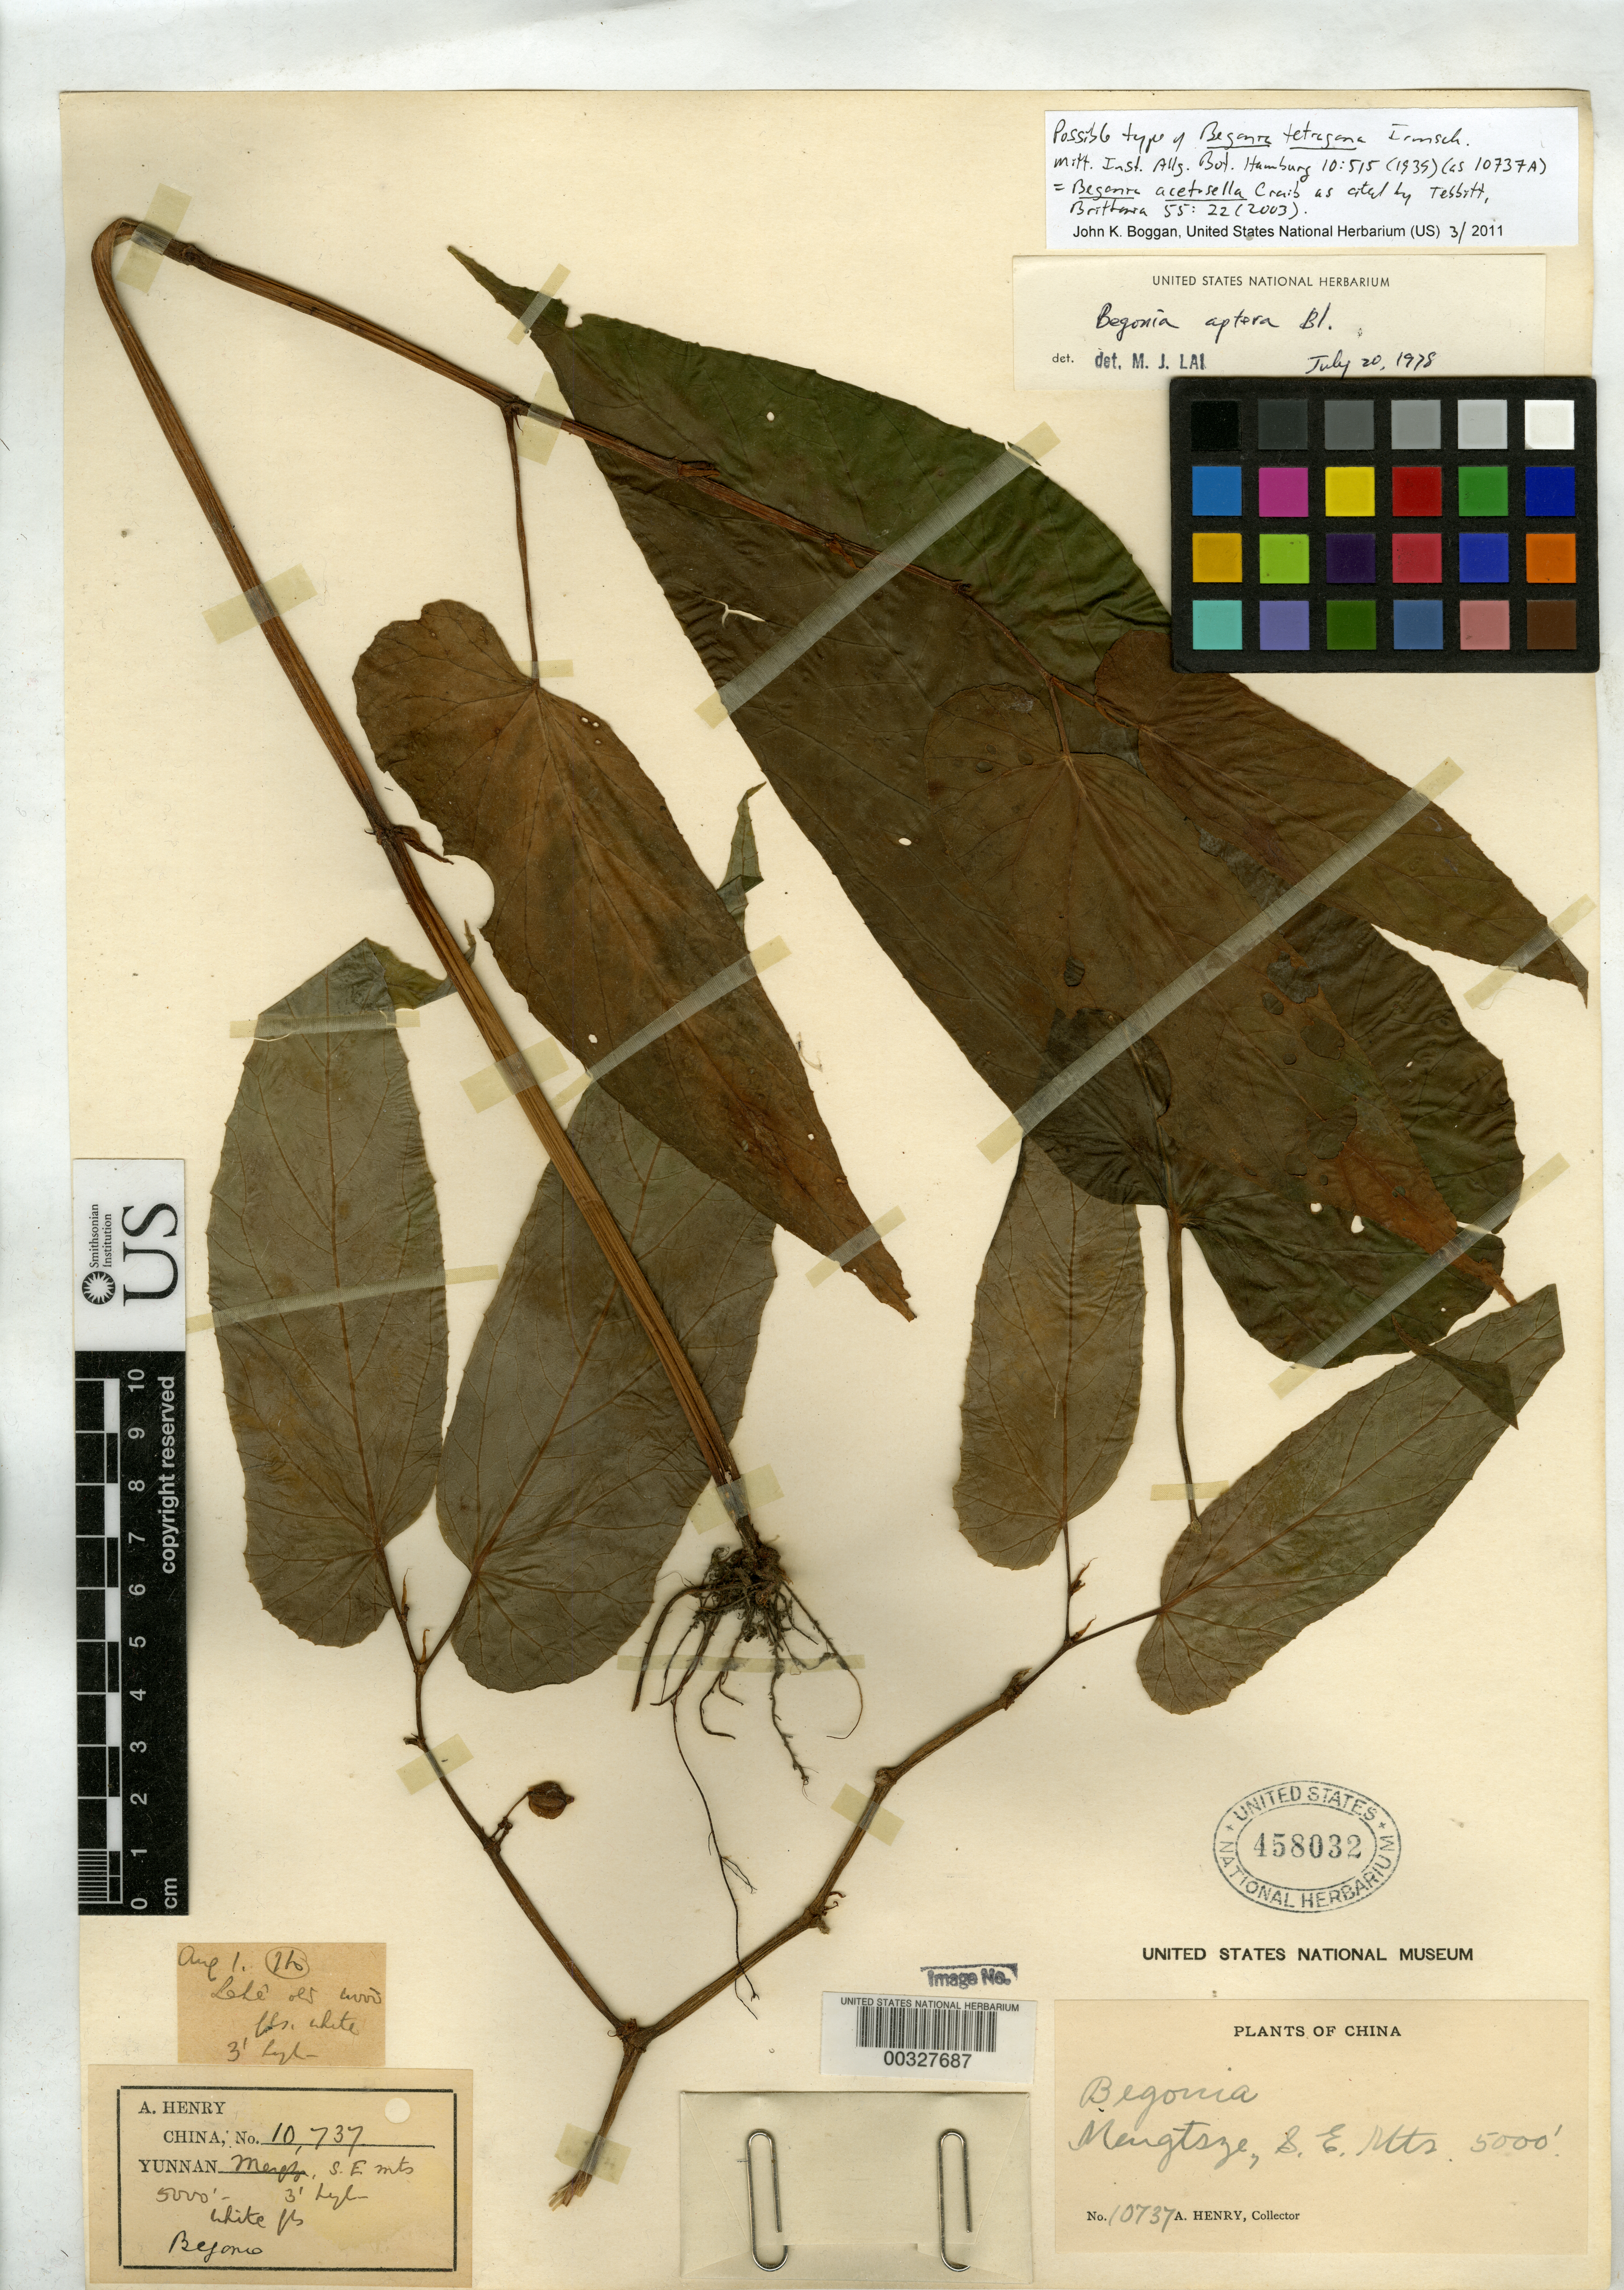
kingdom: Plantae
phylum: Tracheophyta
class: Magnoliopsida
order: Cucurbitales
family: Begoniaceae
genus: Begonia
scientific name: Begonia tetragona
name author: Irmsch.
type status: Possible Type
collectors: A. Henry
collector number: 10737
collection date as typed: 01 Aug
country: China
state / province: Yunnan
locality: Mengtsze, S.E. Mts.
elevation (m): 1524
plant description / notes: Protologue cites type as Henry 10737A. Currently accepted name as cited by Tebbitt, Brittonia 55:22 (2003).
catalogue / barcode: US 458032